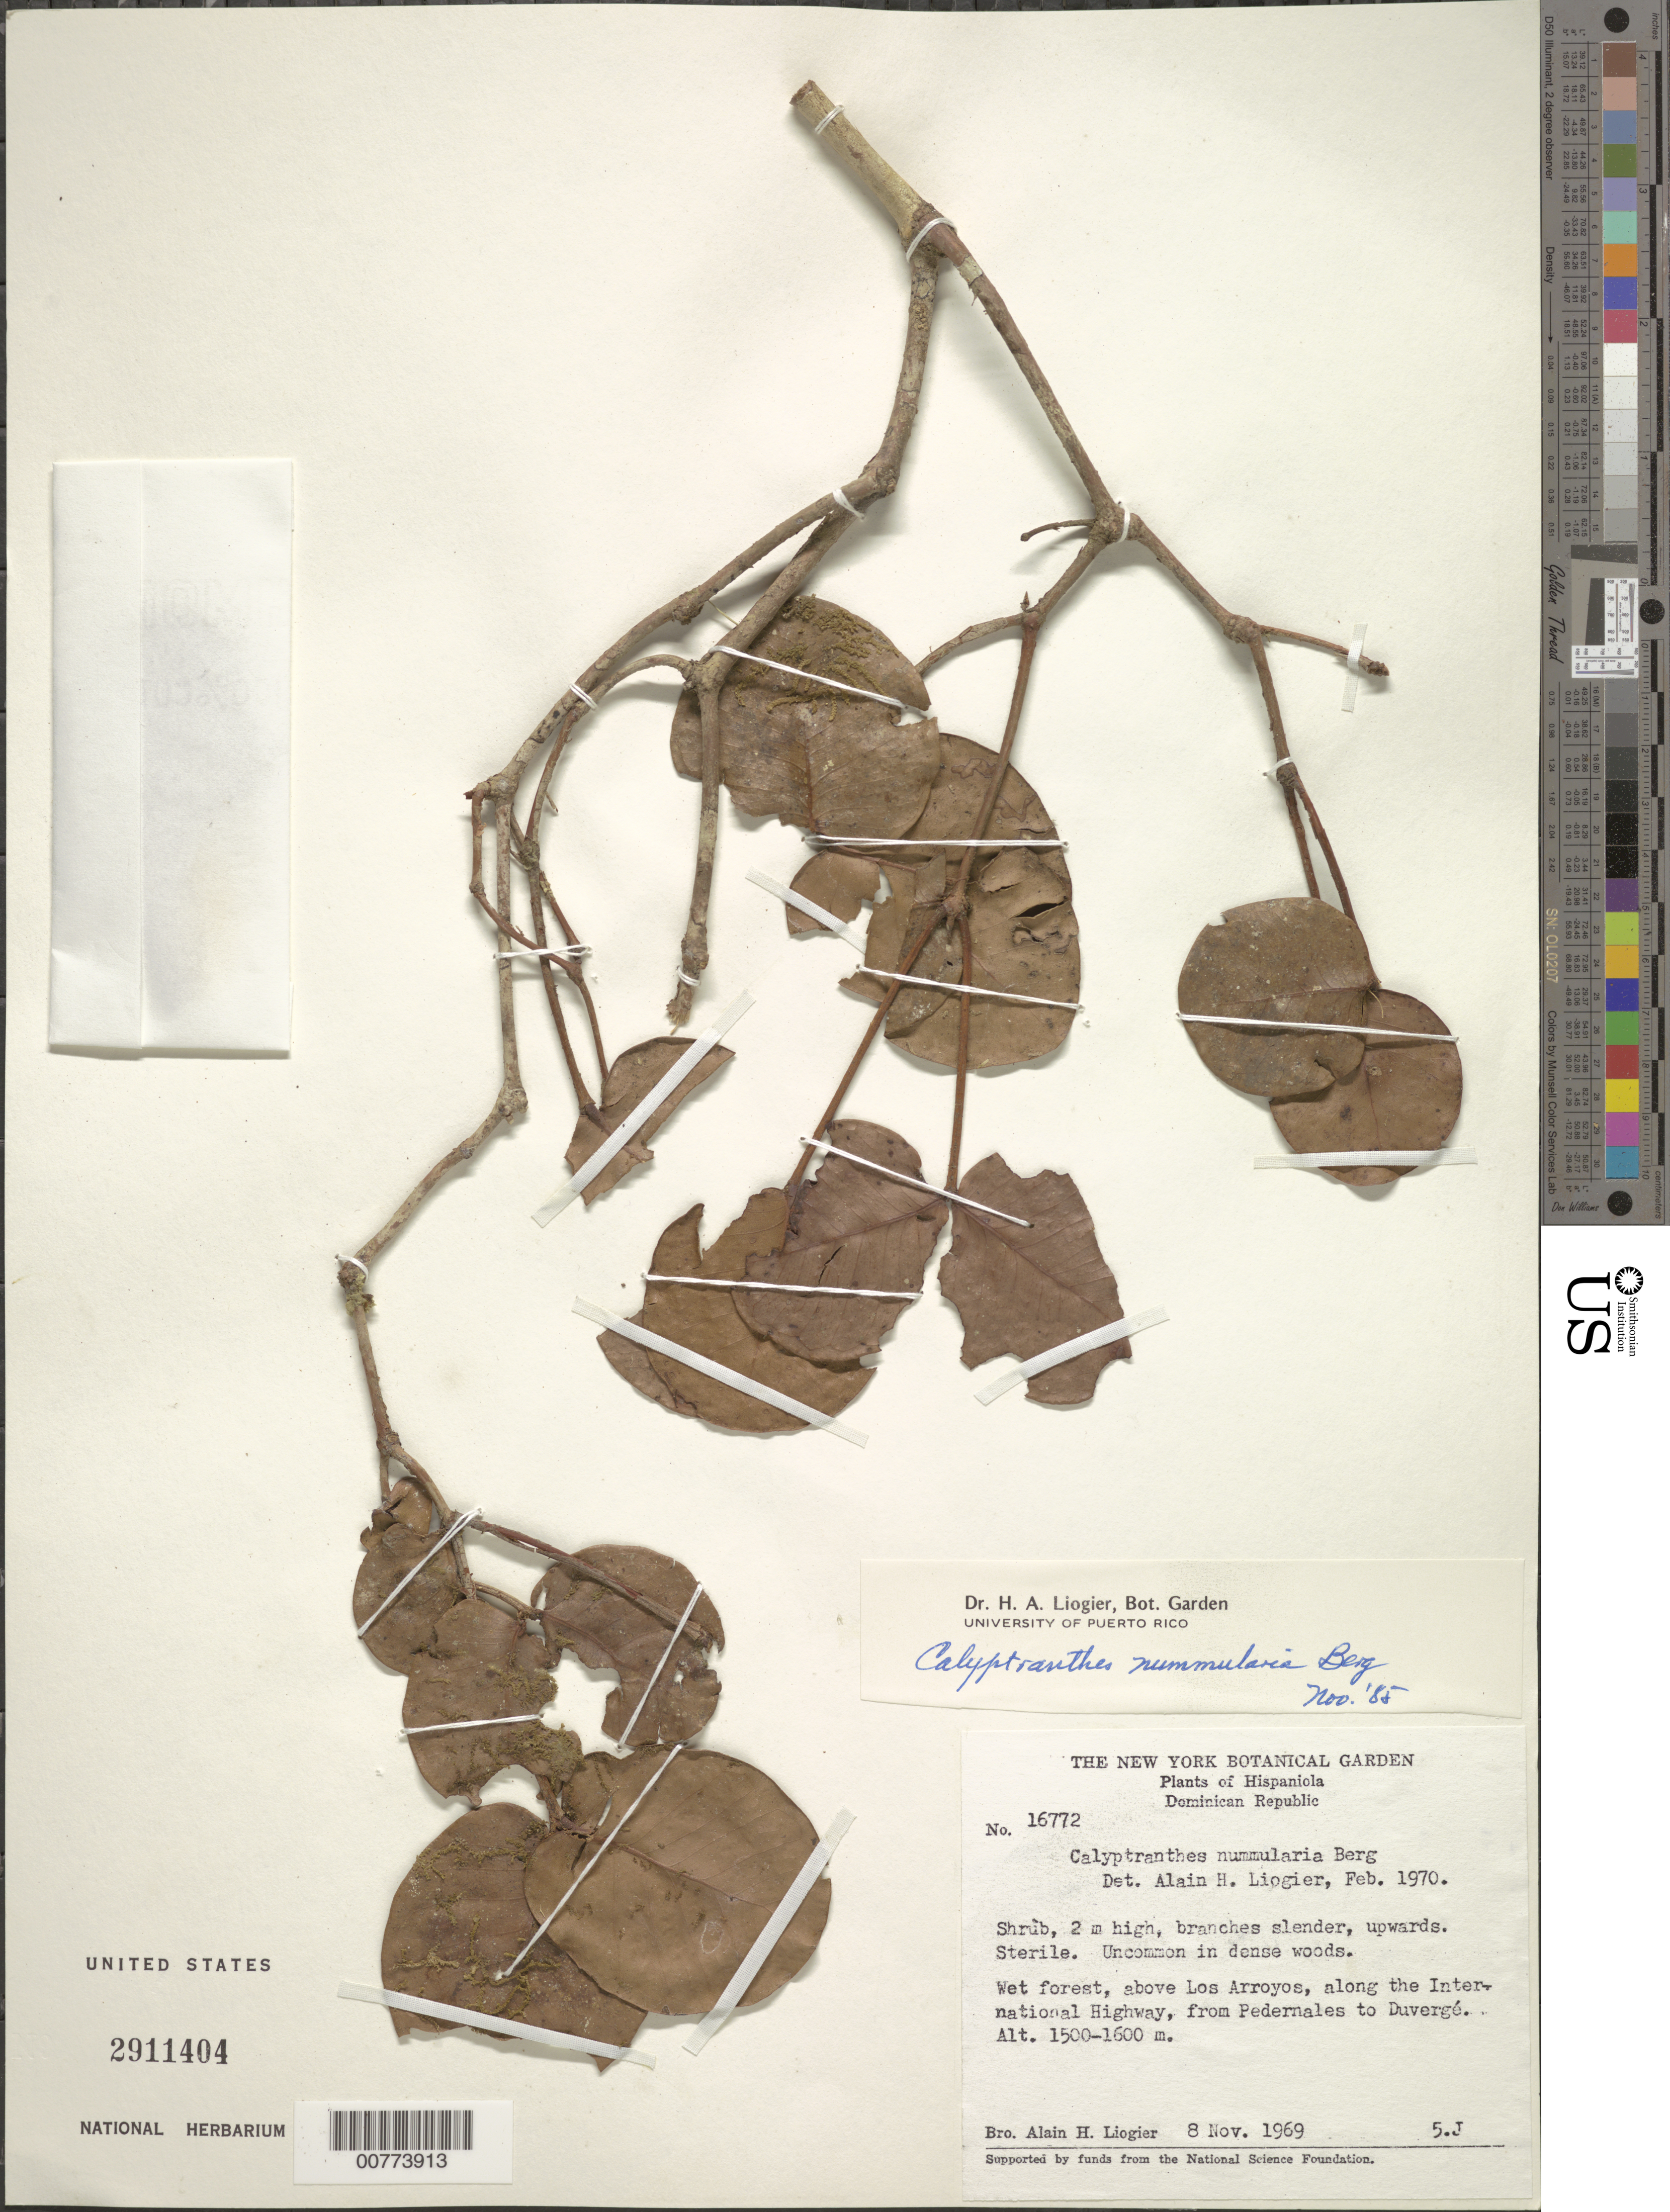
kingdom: Plantae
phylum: Tracheophyta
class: Magnoliopsida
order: Myrtales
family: Myrtaceae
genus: Myrcia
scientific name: Myrcia nummularia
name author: (O. Berg) K. Campbell & Peguero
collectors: A. H. Liogier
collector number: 16772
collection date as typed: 08 Nov 1969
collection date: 1969-11-08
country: Dominican Republic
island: Hispaniola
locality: Above Los Arroyos, along the International Highway, from Pedernales to Duvergé.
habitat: Wet forest.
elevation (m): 1500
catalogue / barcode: US 2911404